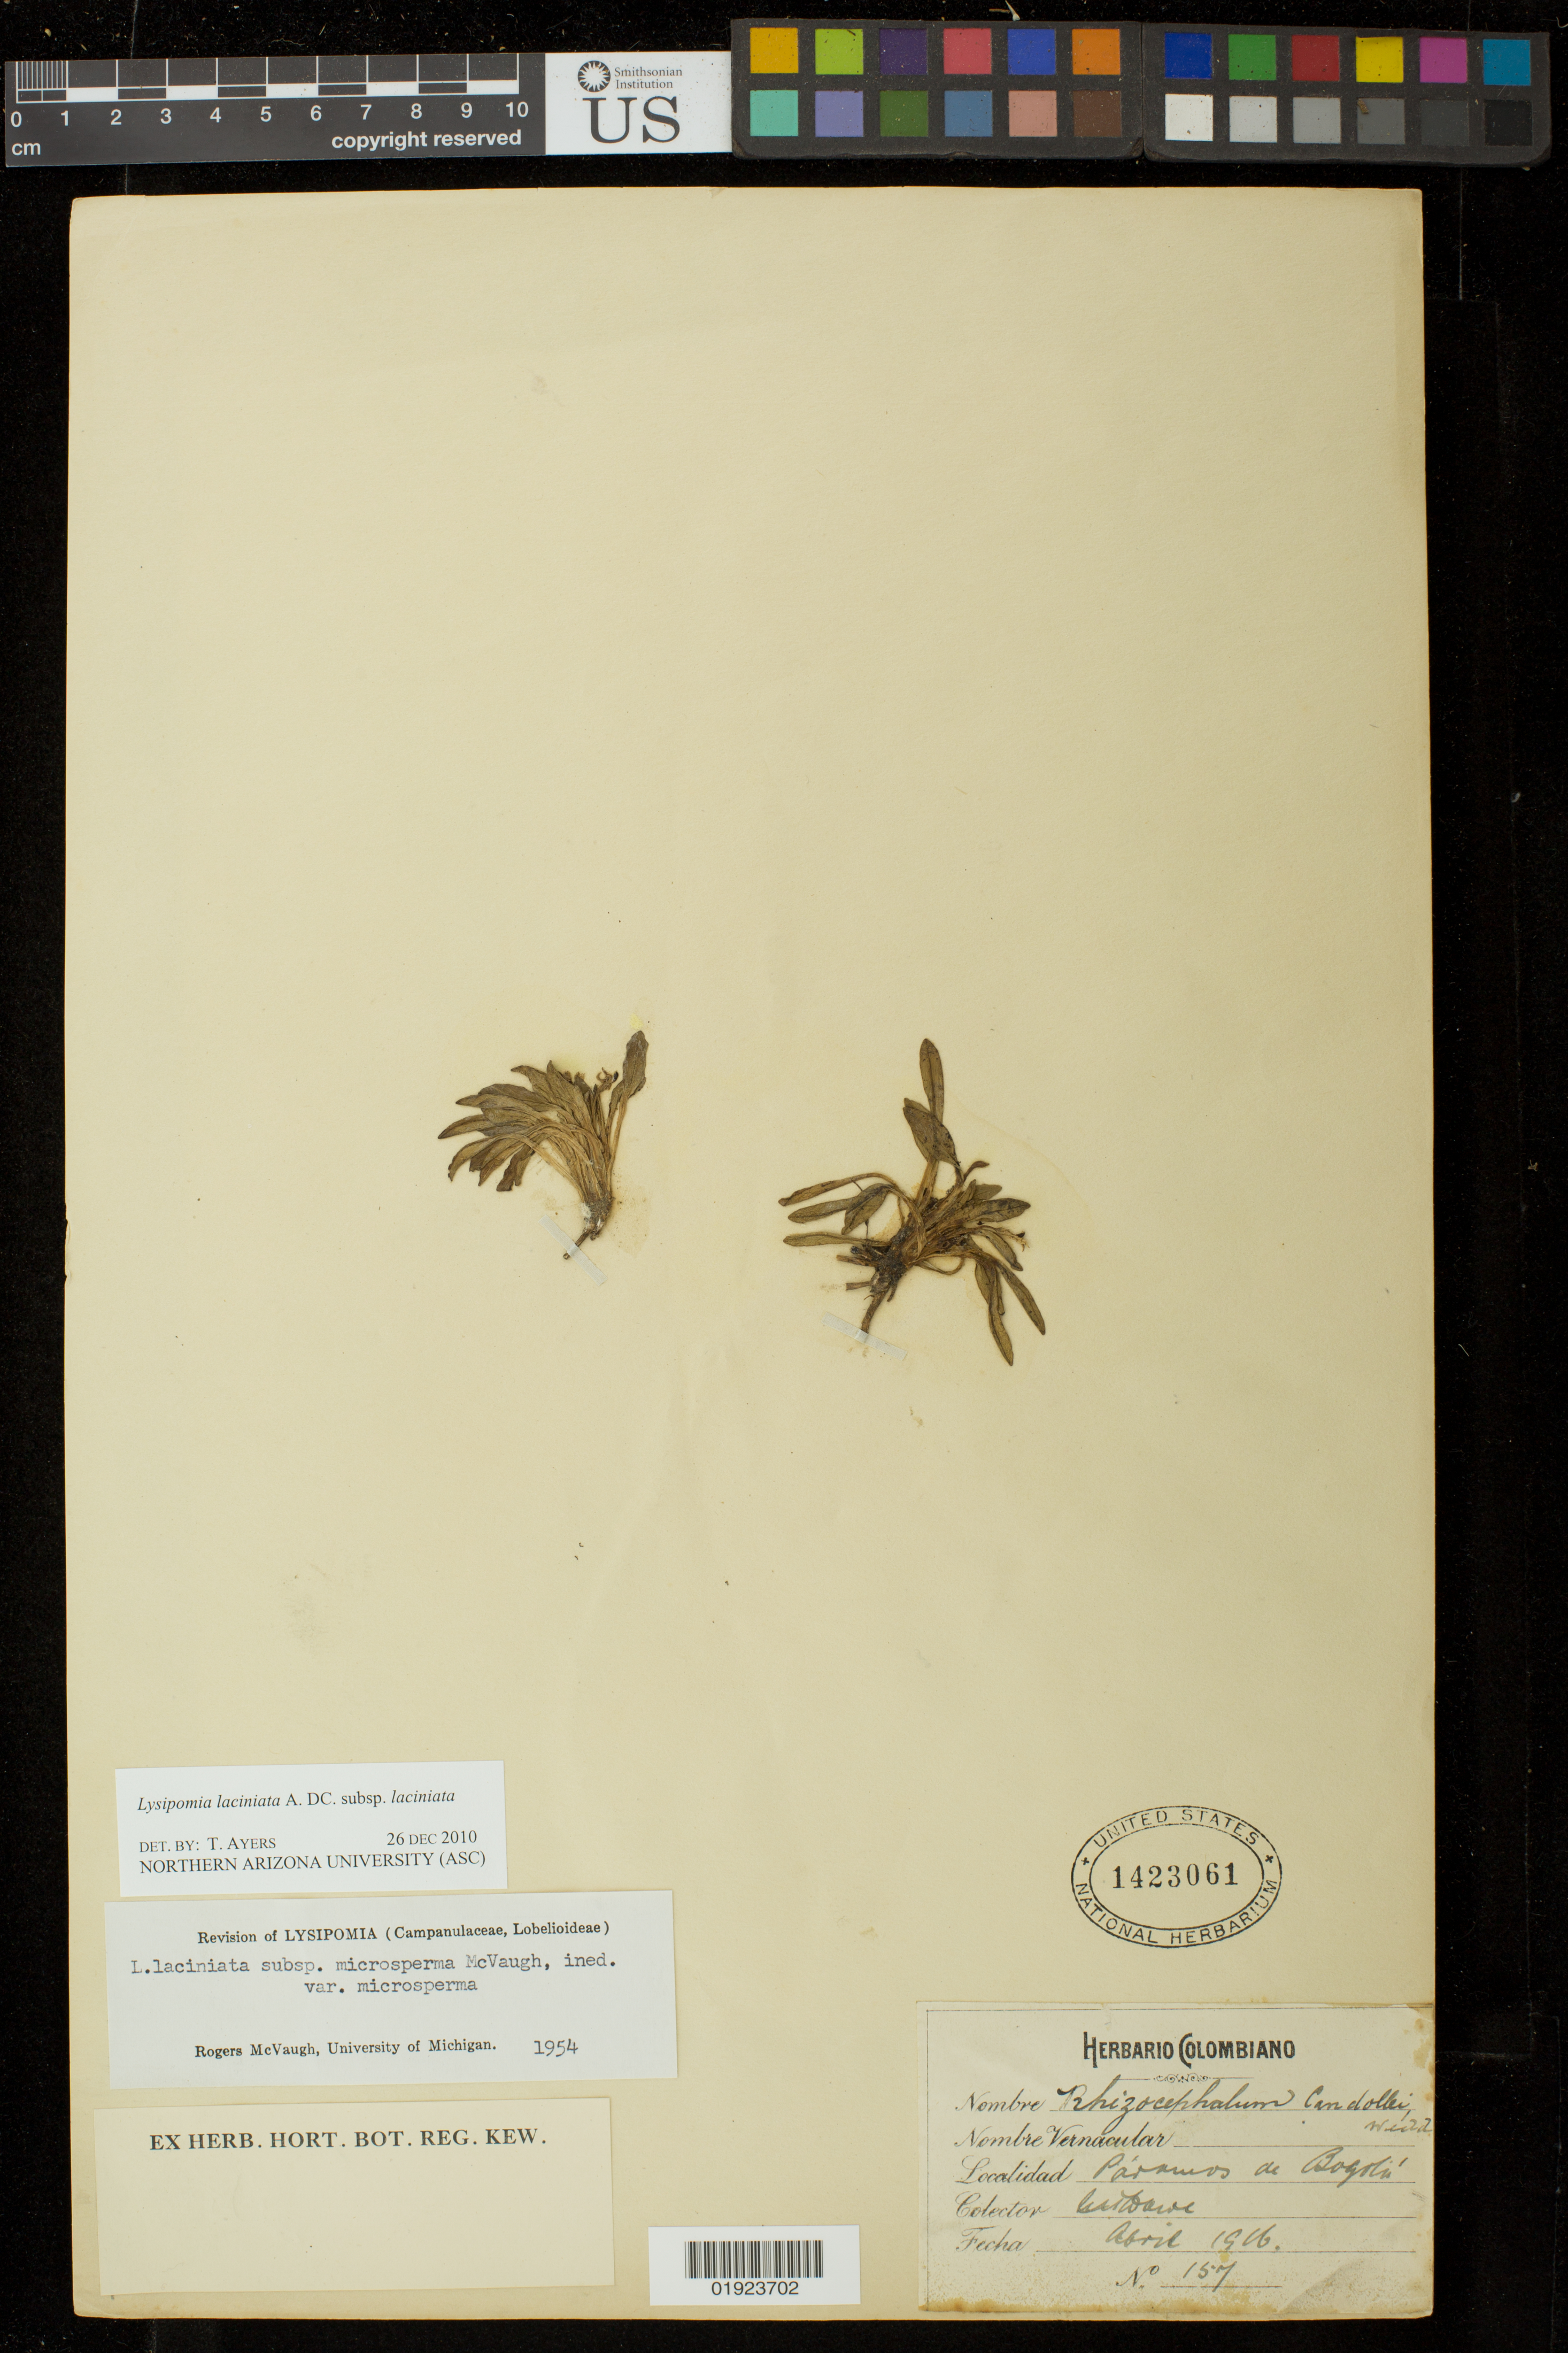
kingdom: Plantae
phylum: Tracheophyta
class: Magnoliopsida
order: Asterales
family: Campanulaceae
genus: Lysipomia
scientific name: Lysipomia laciniata subsp. laciniata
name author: A. DC.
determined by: Ayers, T.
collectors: W. Dawe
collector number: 157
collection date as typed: Abril 1906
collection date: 1906-04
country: Colombia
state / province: Bogota D.C.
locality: Paramos de Bogota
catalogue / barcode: US 1423061